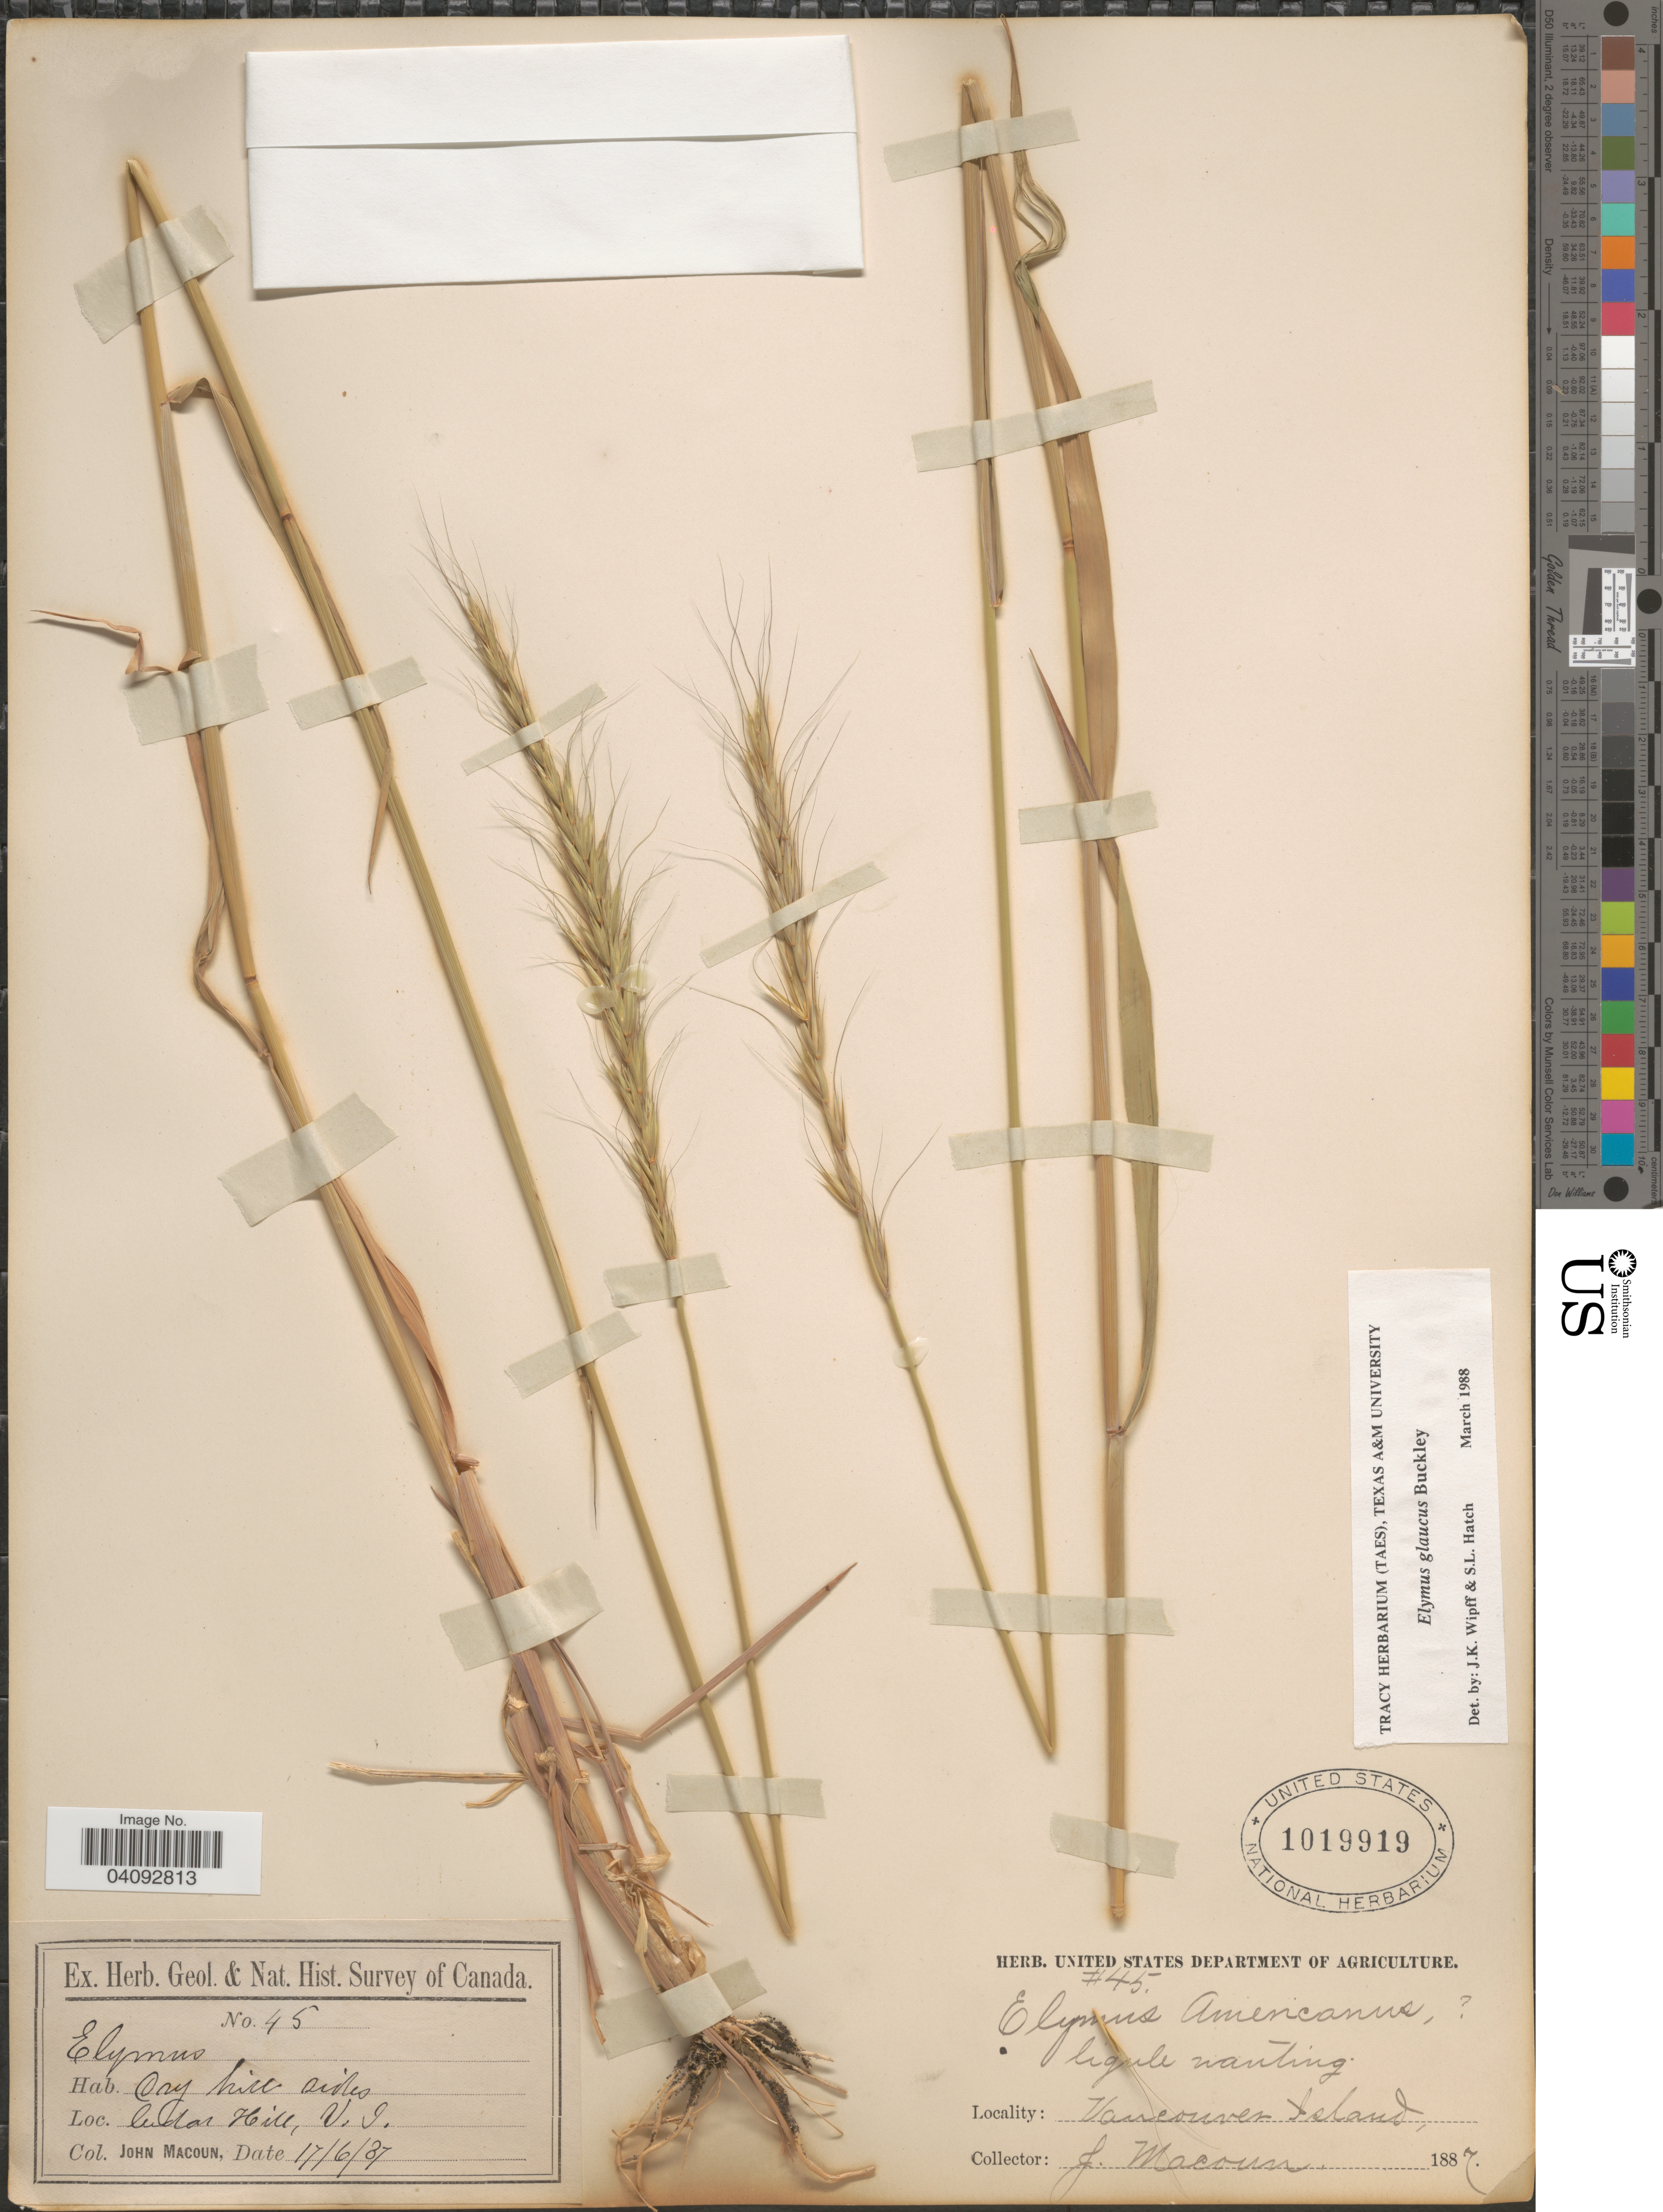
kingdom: Plantae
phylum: Tracheophyta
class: Liliopsida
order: Poales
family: Poaceae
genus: Elymus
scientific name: Elymus glaucus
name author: Buckley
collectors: J. Macoun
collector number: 45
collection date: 1887-06-17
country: Canada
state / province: British Columbia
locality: Geol. & Nat. Hist. Survey of Canada. Dry hill sides. Cedar Hill, Vancouver Island.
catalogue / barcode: US 1019919